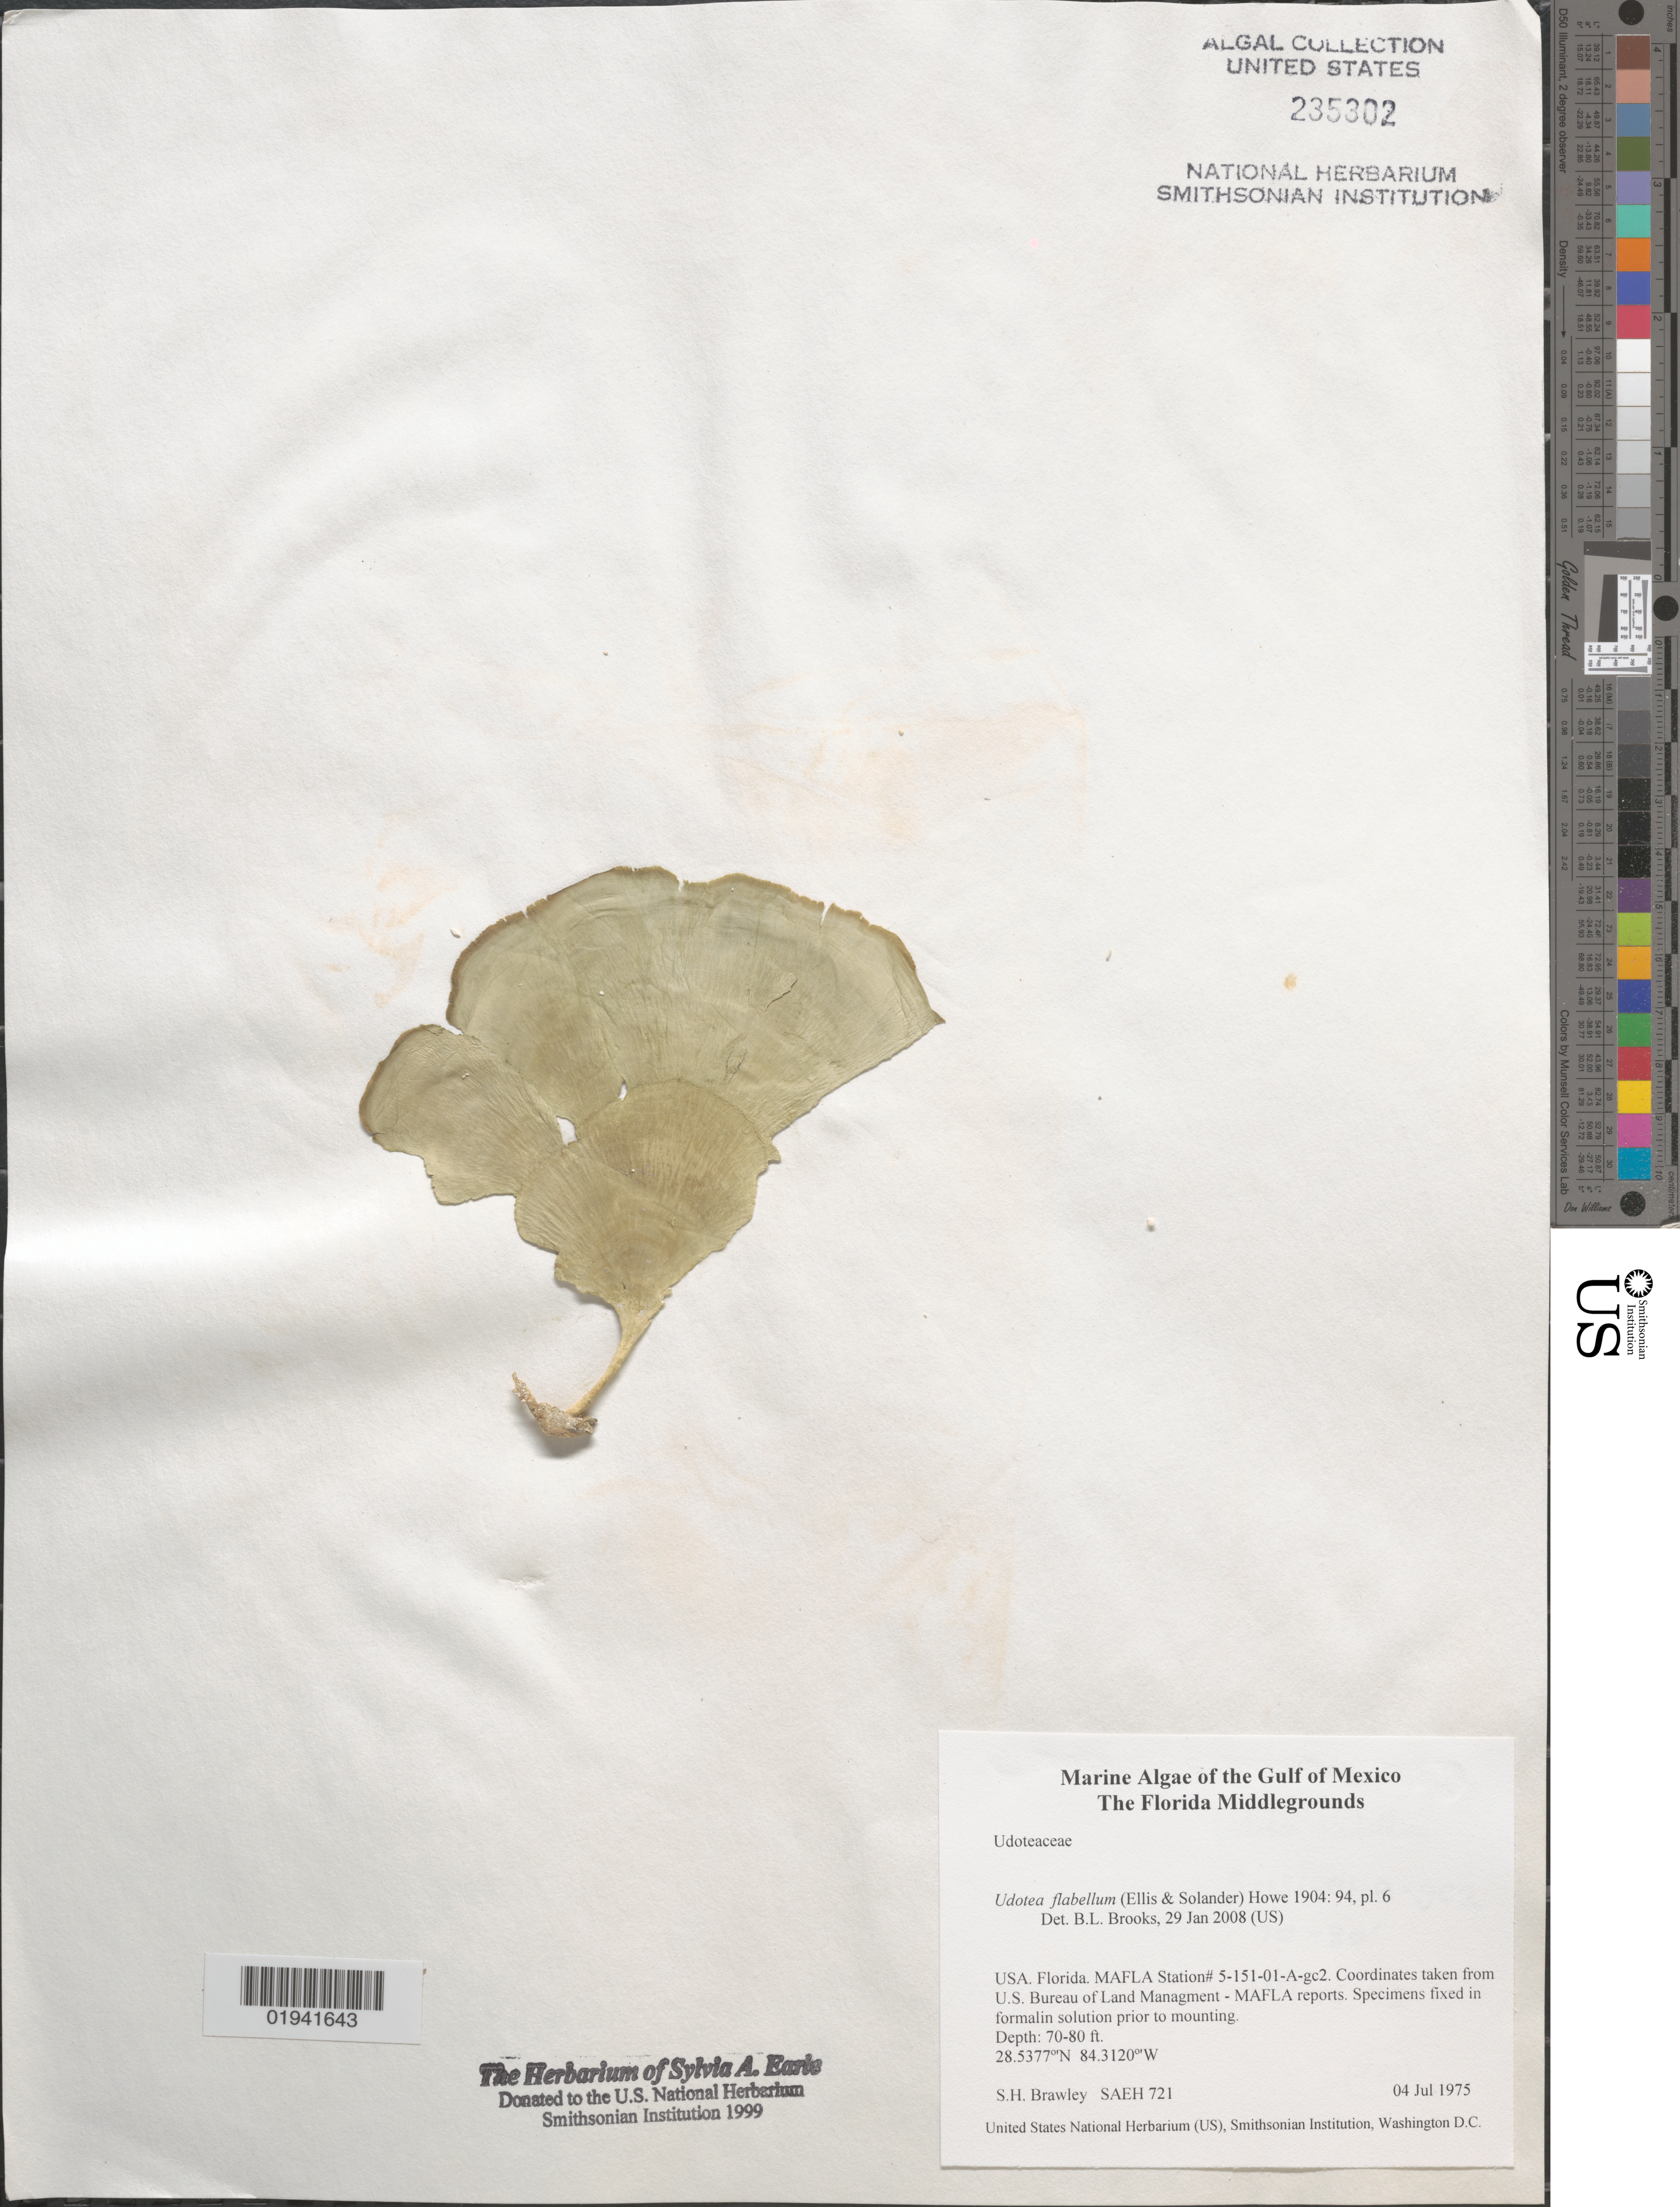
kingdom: Plantae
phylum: Chlorophyta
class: Ulvophyceae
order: Bryopsidales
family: Udoteaceae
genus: Udotea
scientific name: Udotea flabellum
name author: (J. Ellis & Sol.) M. Howe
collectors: S. Brawley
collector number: SAEH721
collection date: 1975-07-04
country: United States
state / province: Florida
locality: The Gulf of Mexico. The Florida Middlegrounds. MAFLA Station # 5-151-01-A-gc2.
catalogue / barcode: US 235302